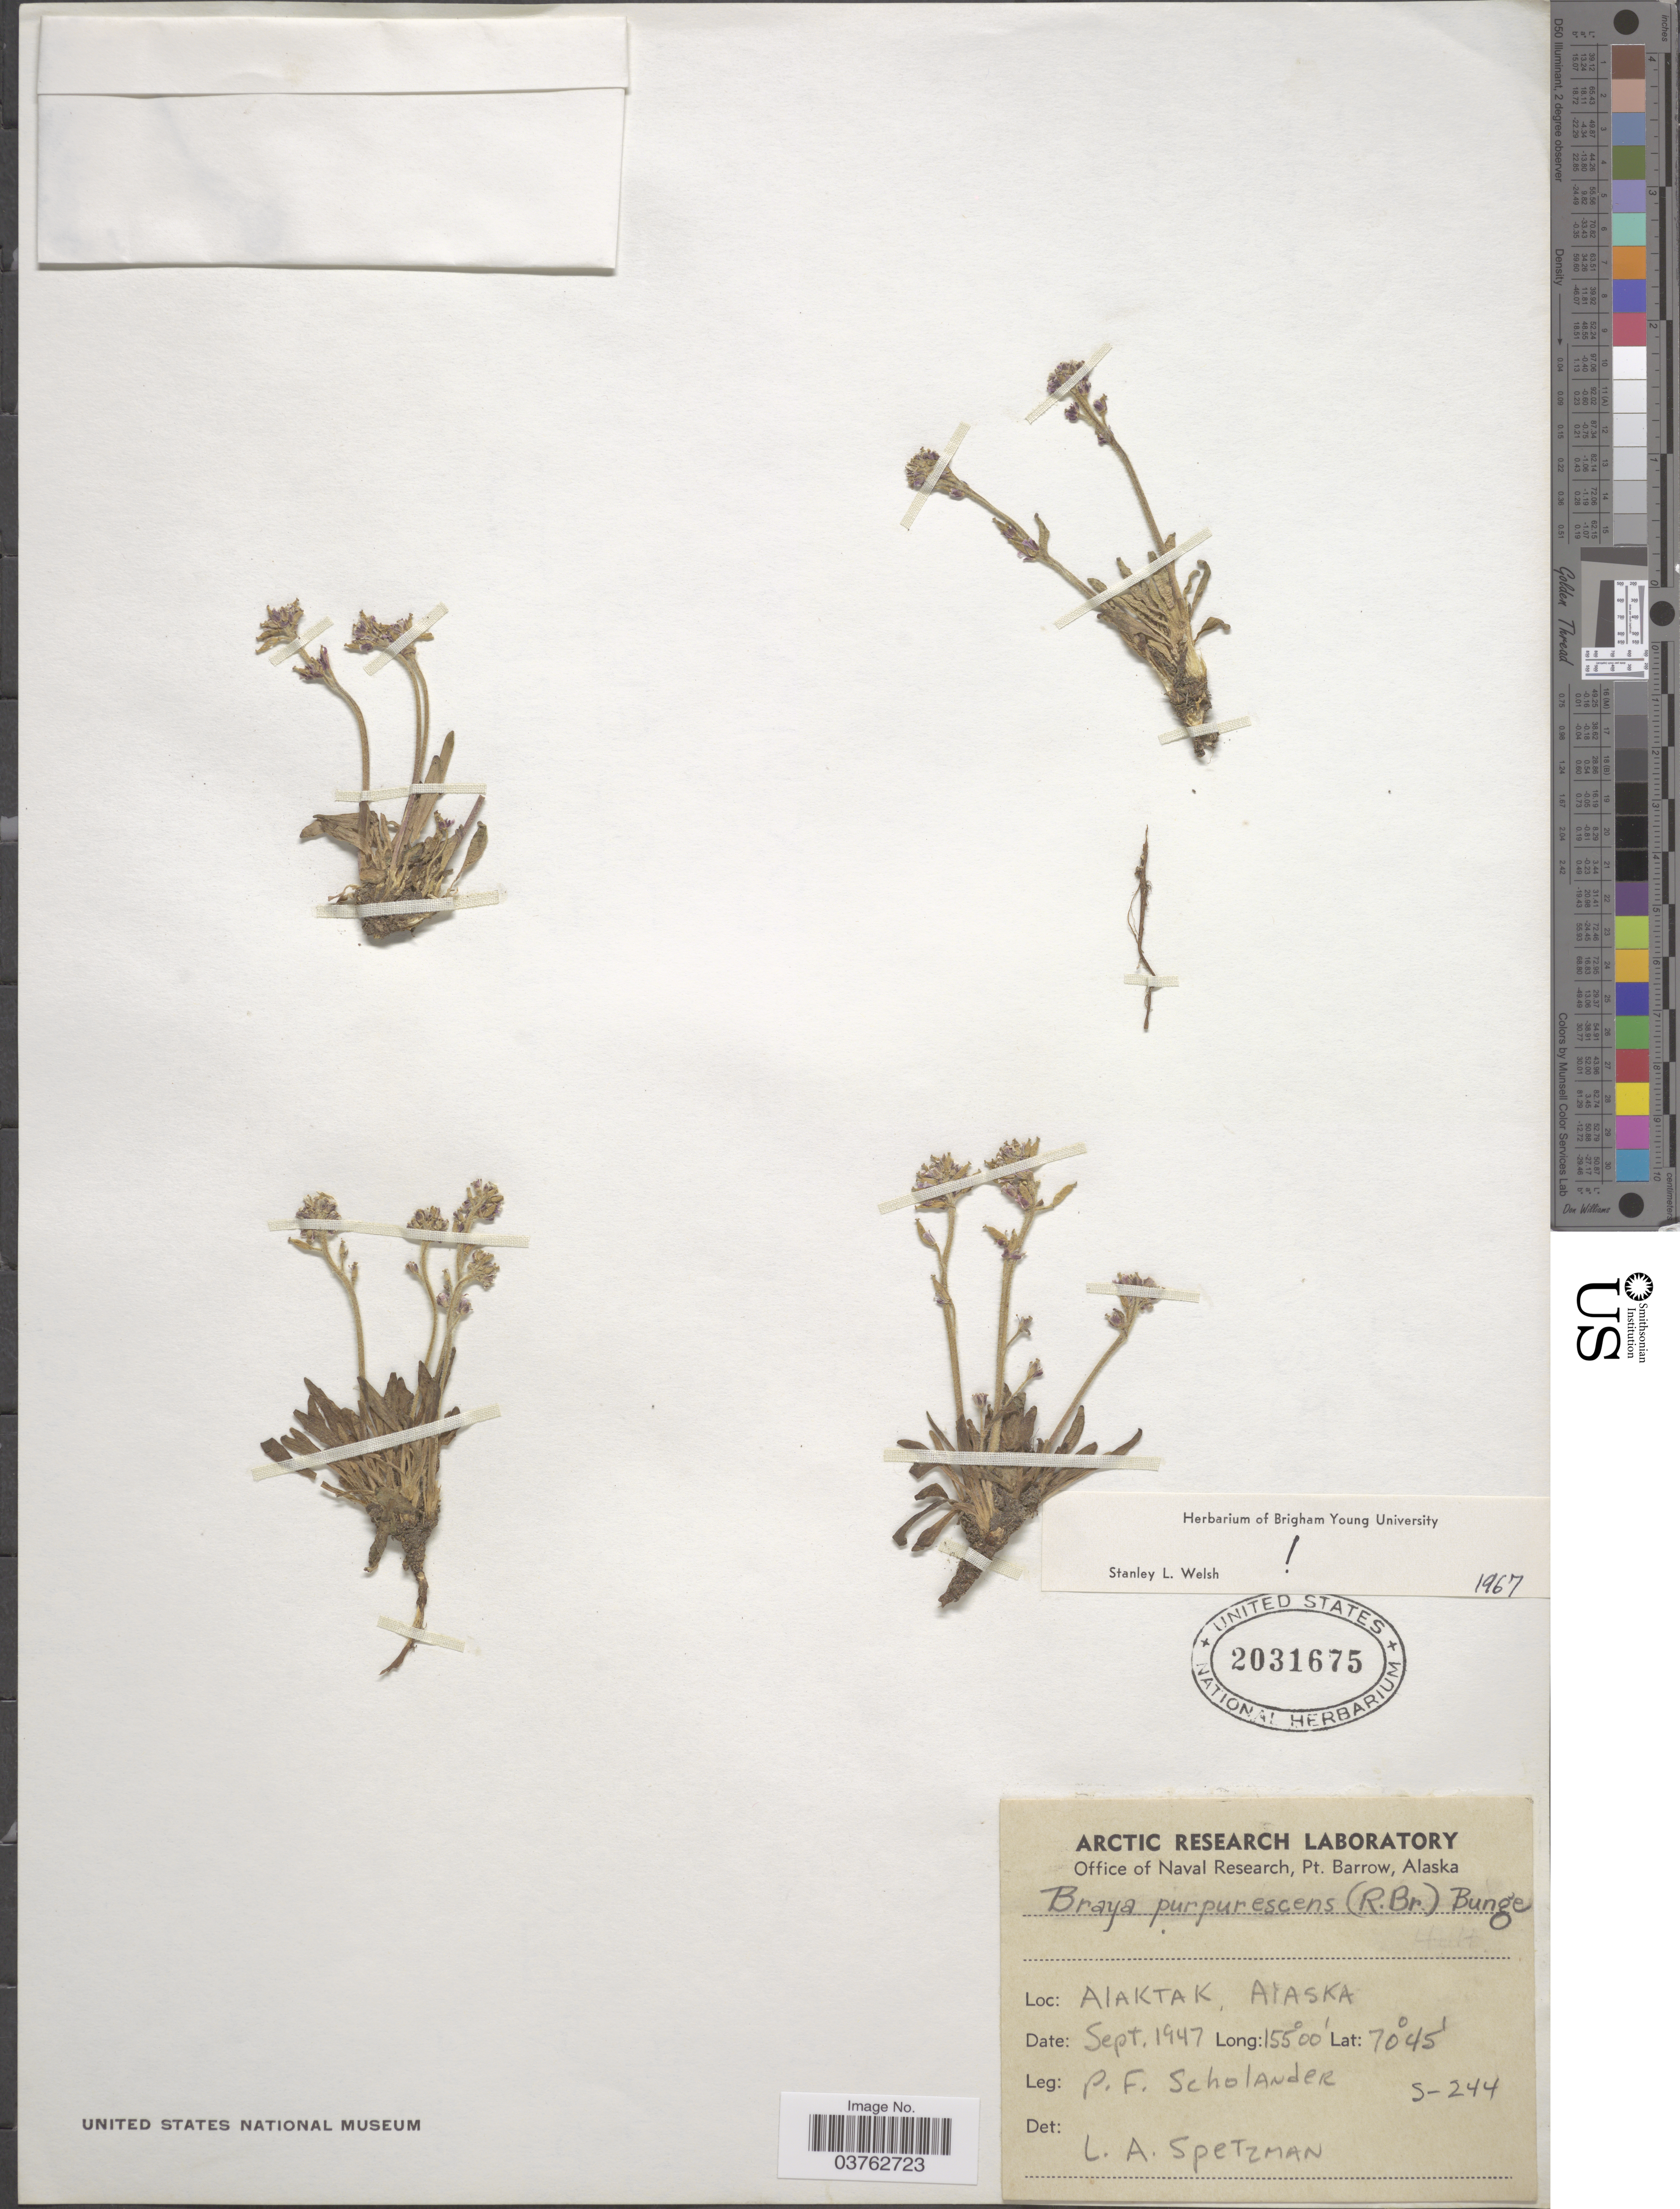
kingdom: Plantae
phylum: Tracheophyta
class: Magnoliopsida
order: Brassicales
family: Brassicaceae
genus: Braya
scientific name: Braya purpurascens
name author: (R. Br.) Bunge ex Ledeb.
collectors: P. Scholander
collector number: S-244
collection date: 1947-09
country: United States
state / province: Alaska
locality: Alaktak.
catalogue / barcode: US 2031675